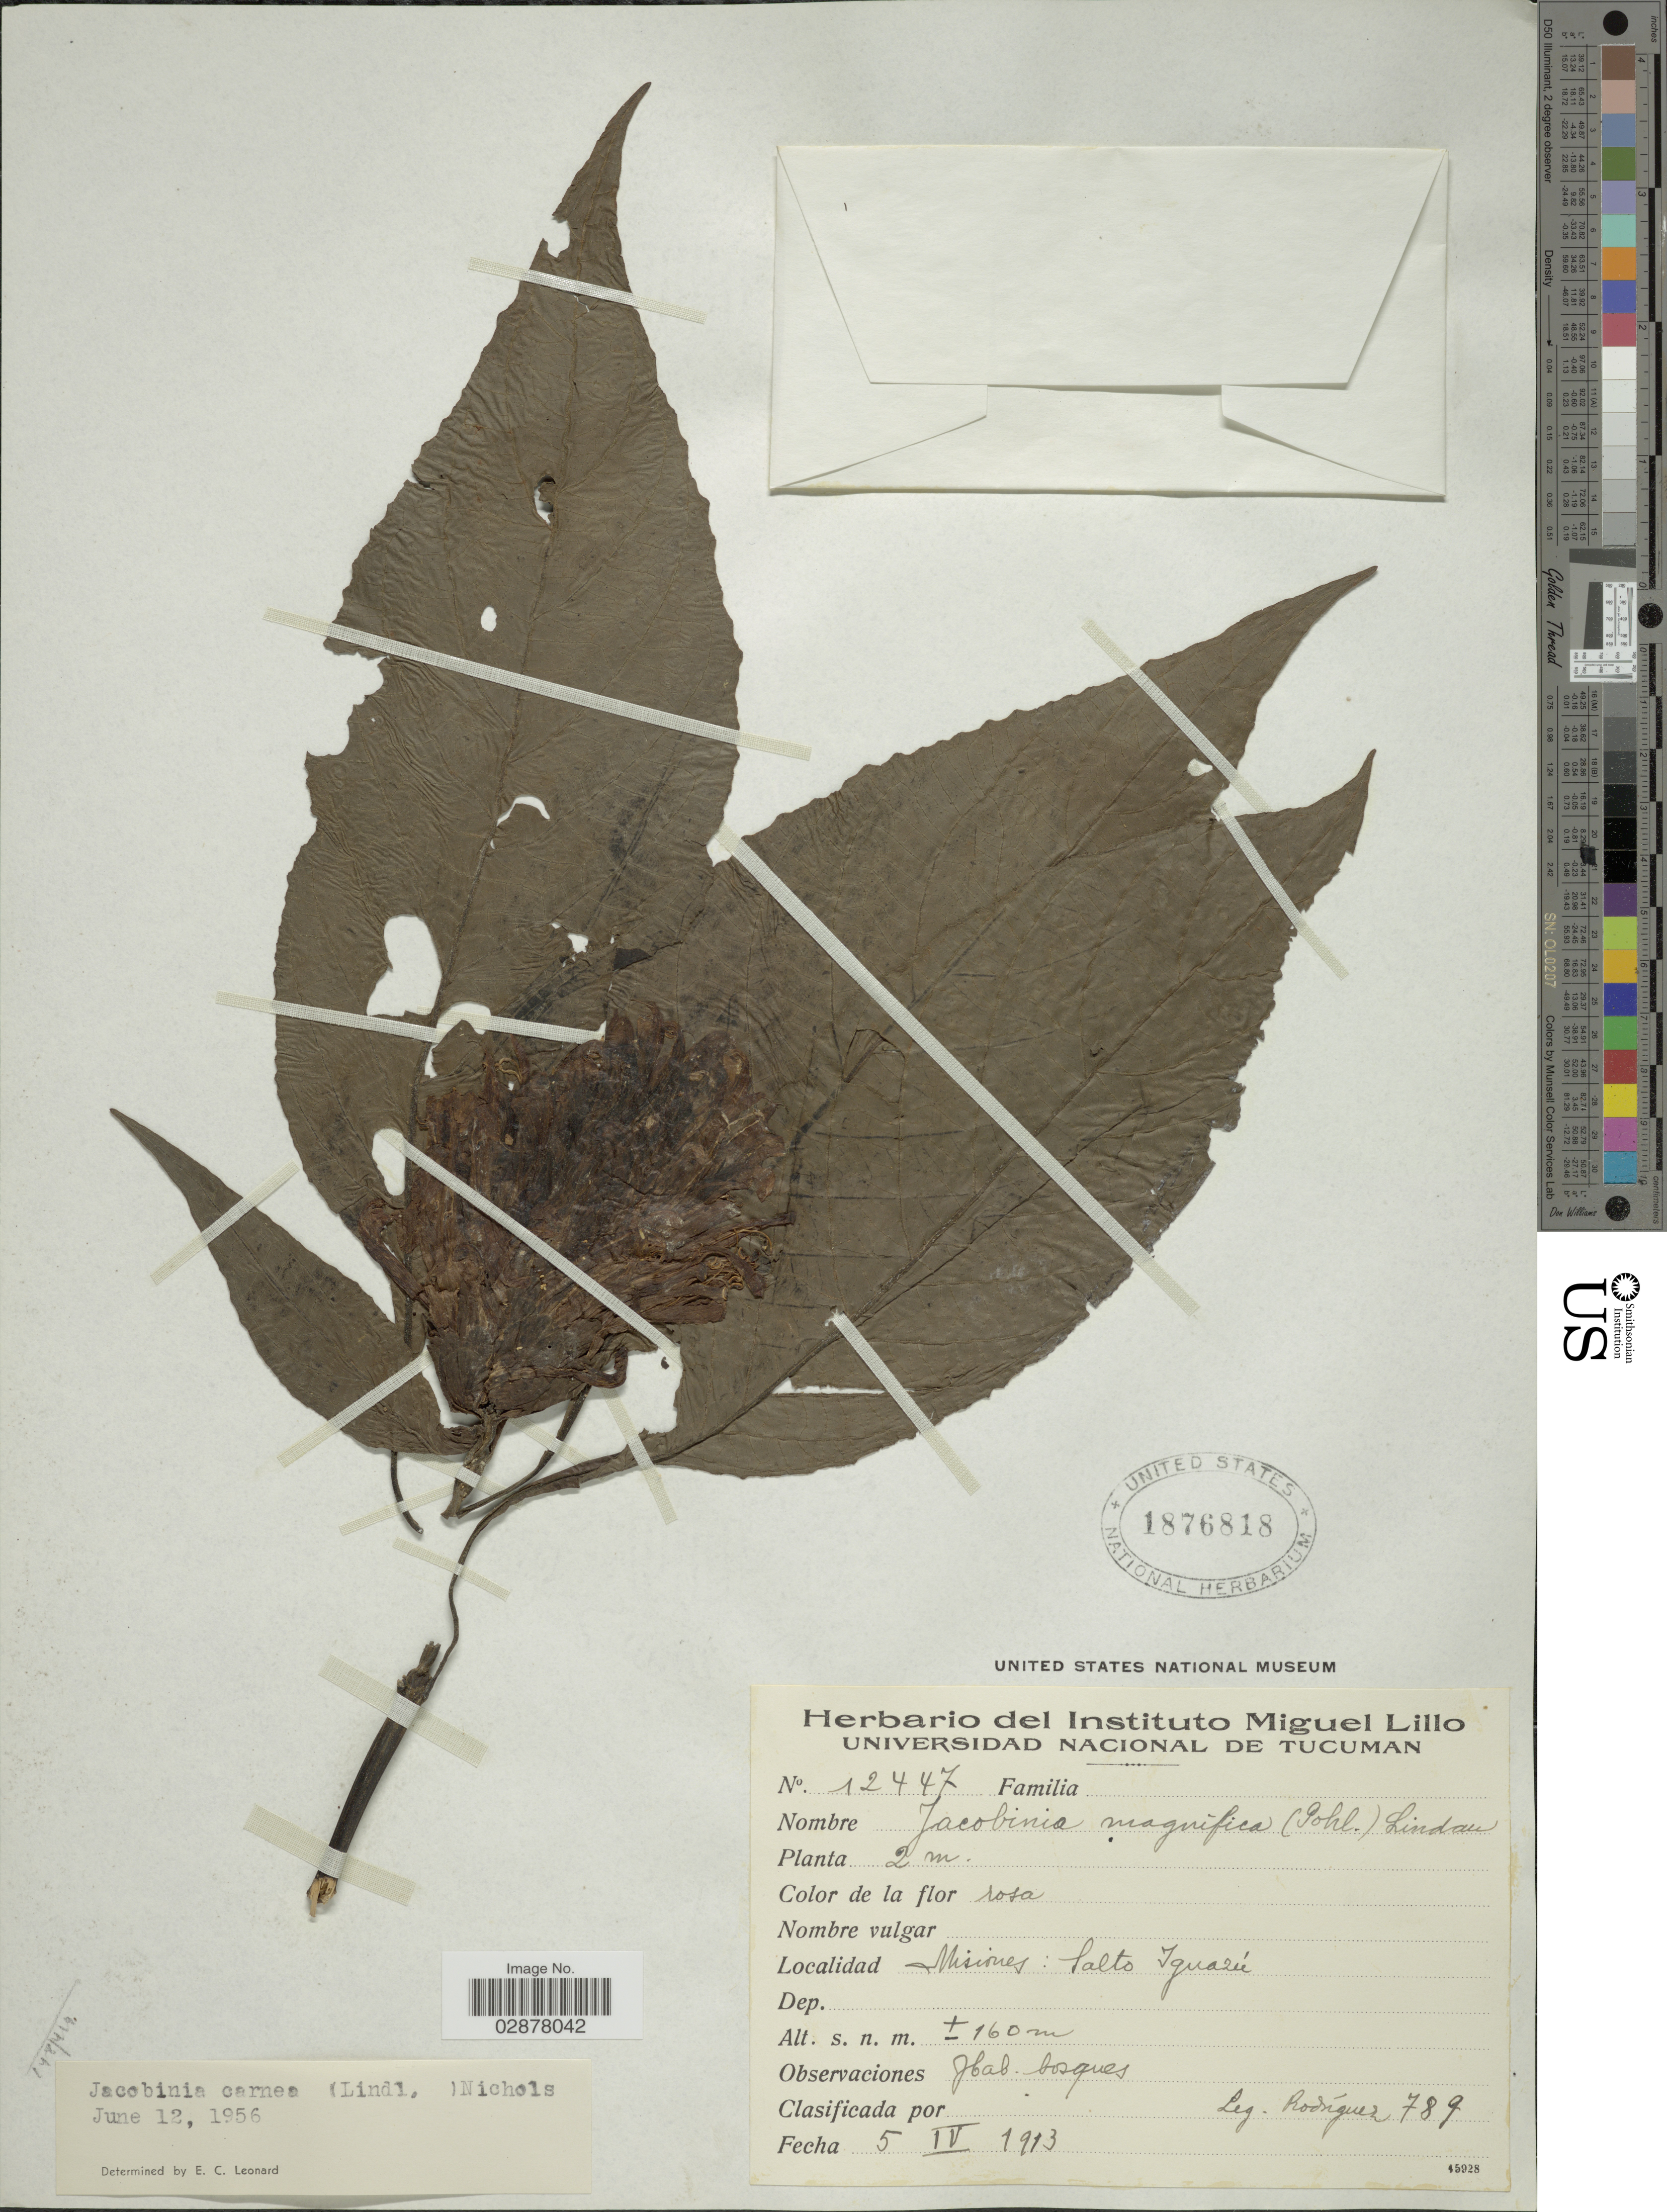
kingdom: Plantae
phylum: Tracheophyta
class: Magnoliopsida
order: Lamiales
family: Acanthaceae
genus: Justicia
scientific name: Justicia carnea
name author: Lindl.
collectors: Rodriguez, --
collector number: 789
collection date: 1913-04-05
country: Argentina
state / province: Misiones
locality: Salto Iguazú.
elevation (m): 160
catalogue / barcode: US 1876818